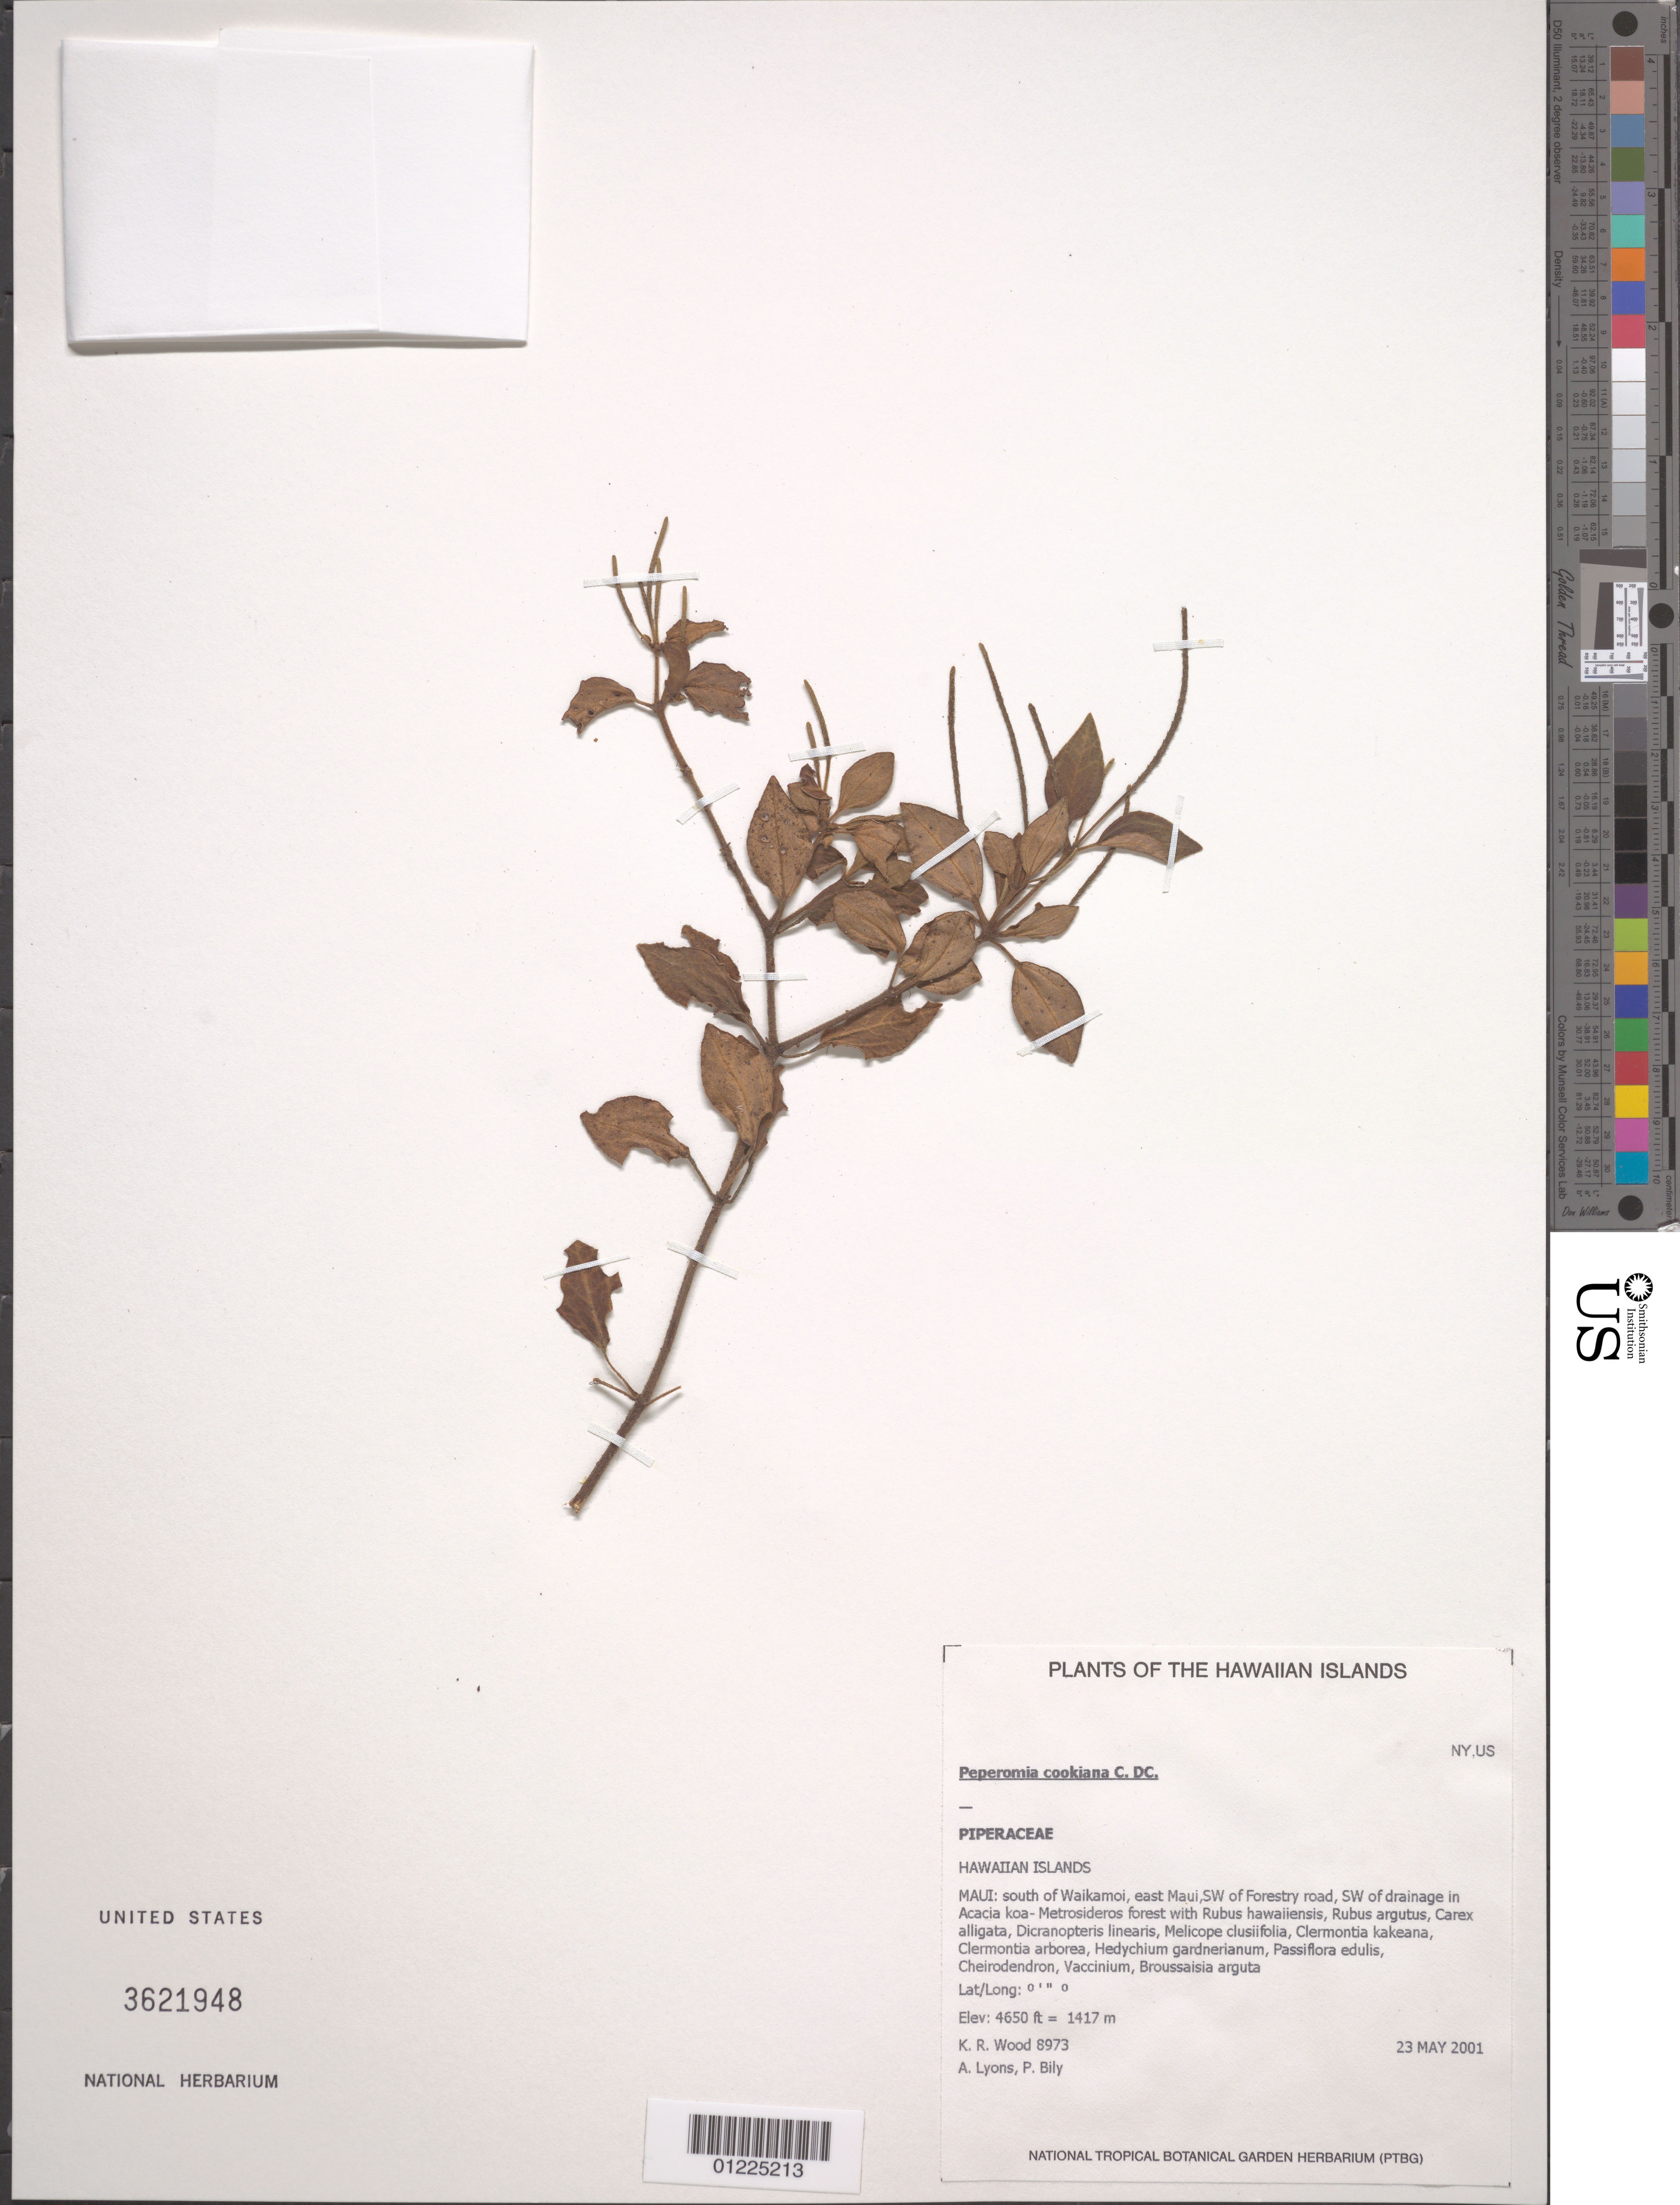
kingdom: Plantae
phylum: Tracheophyta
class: Magnoliopsida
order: Piperales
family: Piperaceae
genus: Peperomia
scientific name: Peperomia cookiana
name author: C. DC.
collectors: K. R. Wood, P. Bily & A. B. Lyons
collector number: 8973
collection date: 2001-05-23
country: United States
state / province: Hawaii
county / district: Maui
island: Maui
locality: South of Waikamoi, SW of Forestry road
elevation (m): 1417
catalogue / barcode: US 3621948